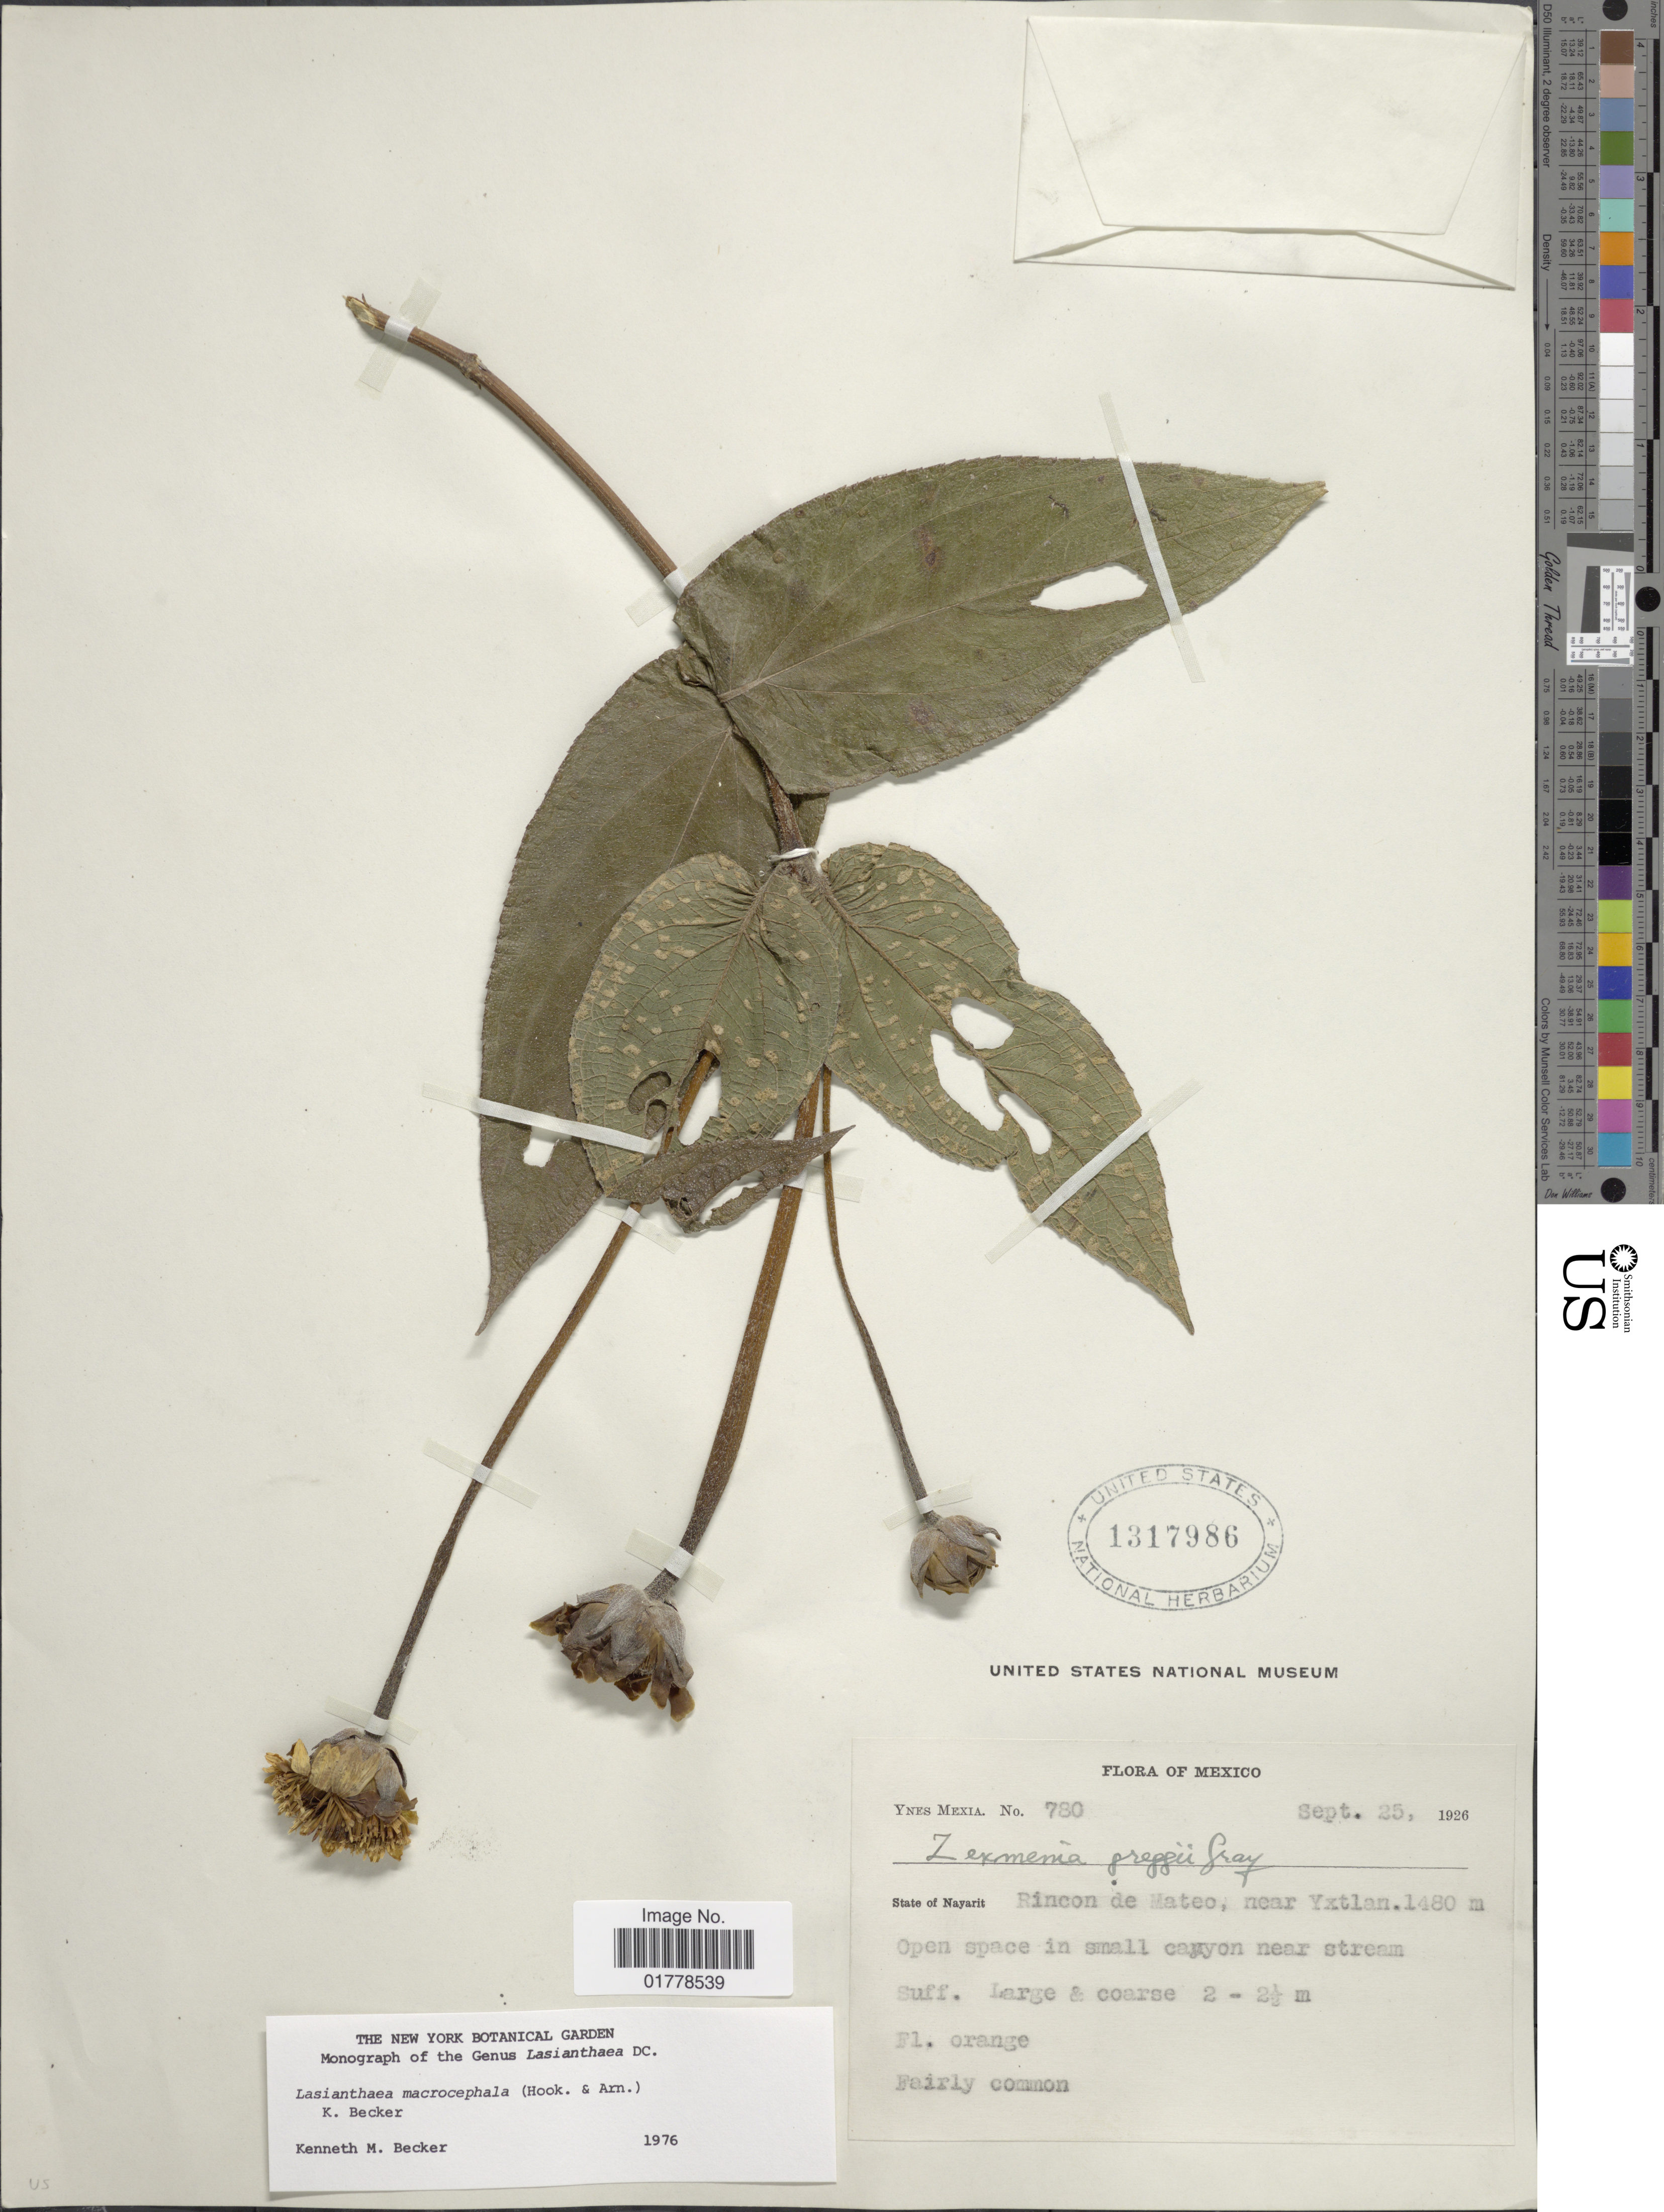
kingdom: Plantae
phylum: Tracheophyta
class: Magnoliopsida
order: Asterales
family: Asteraceae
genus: Lasianthaea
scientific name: Lasianthaea macrocephala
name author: (Hook. & Arn.) K.M. Becker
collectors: Y. Mexia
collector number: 780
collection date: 1926-09-25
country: Mexico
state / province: Nayarit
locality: State of Nayarit. Rincon de Mateo, near Yxtlan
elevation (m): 1480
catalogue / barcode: US 1317986